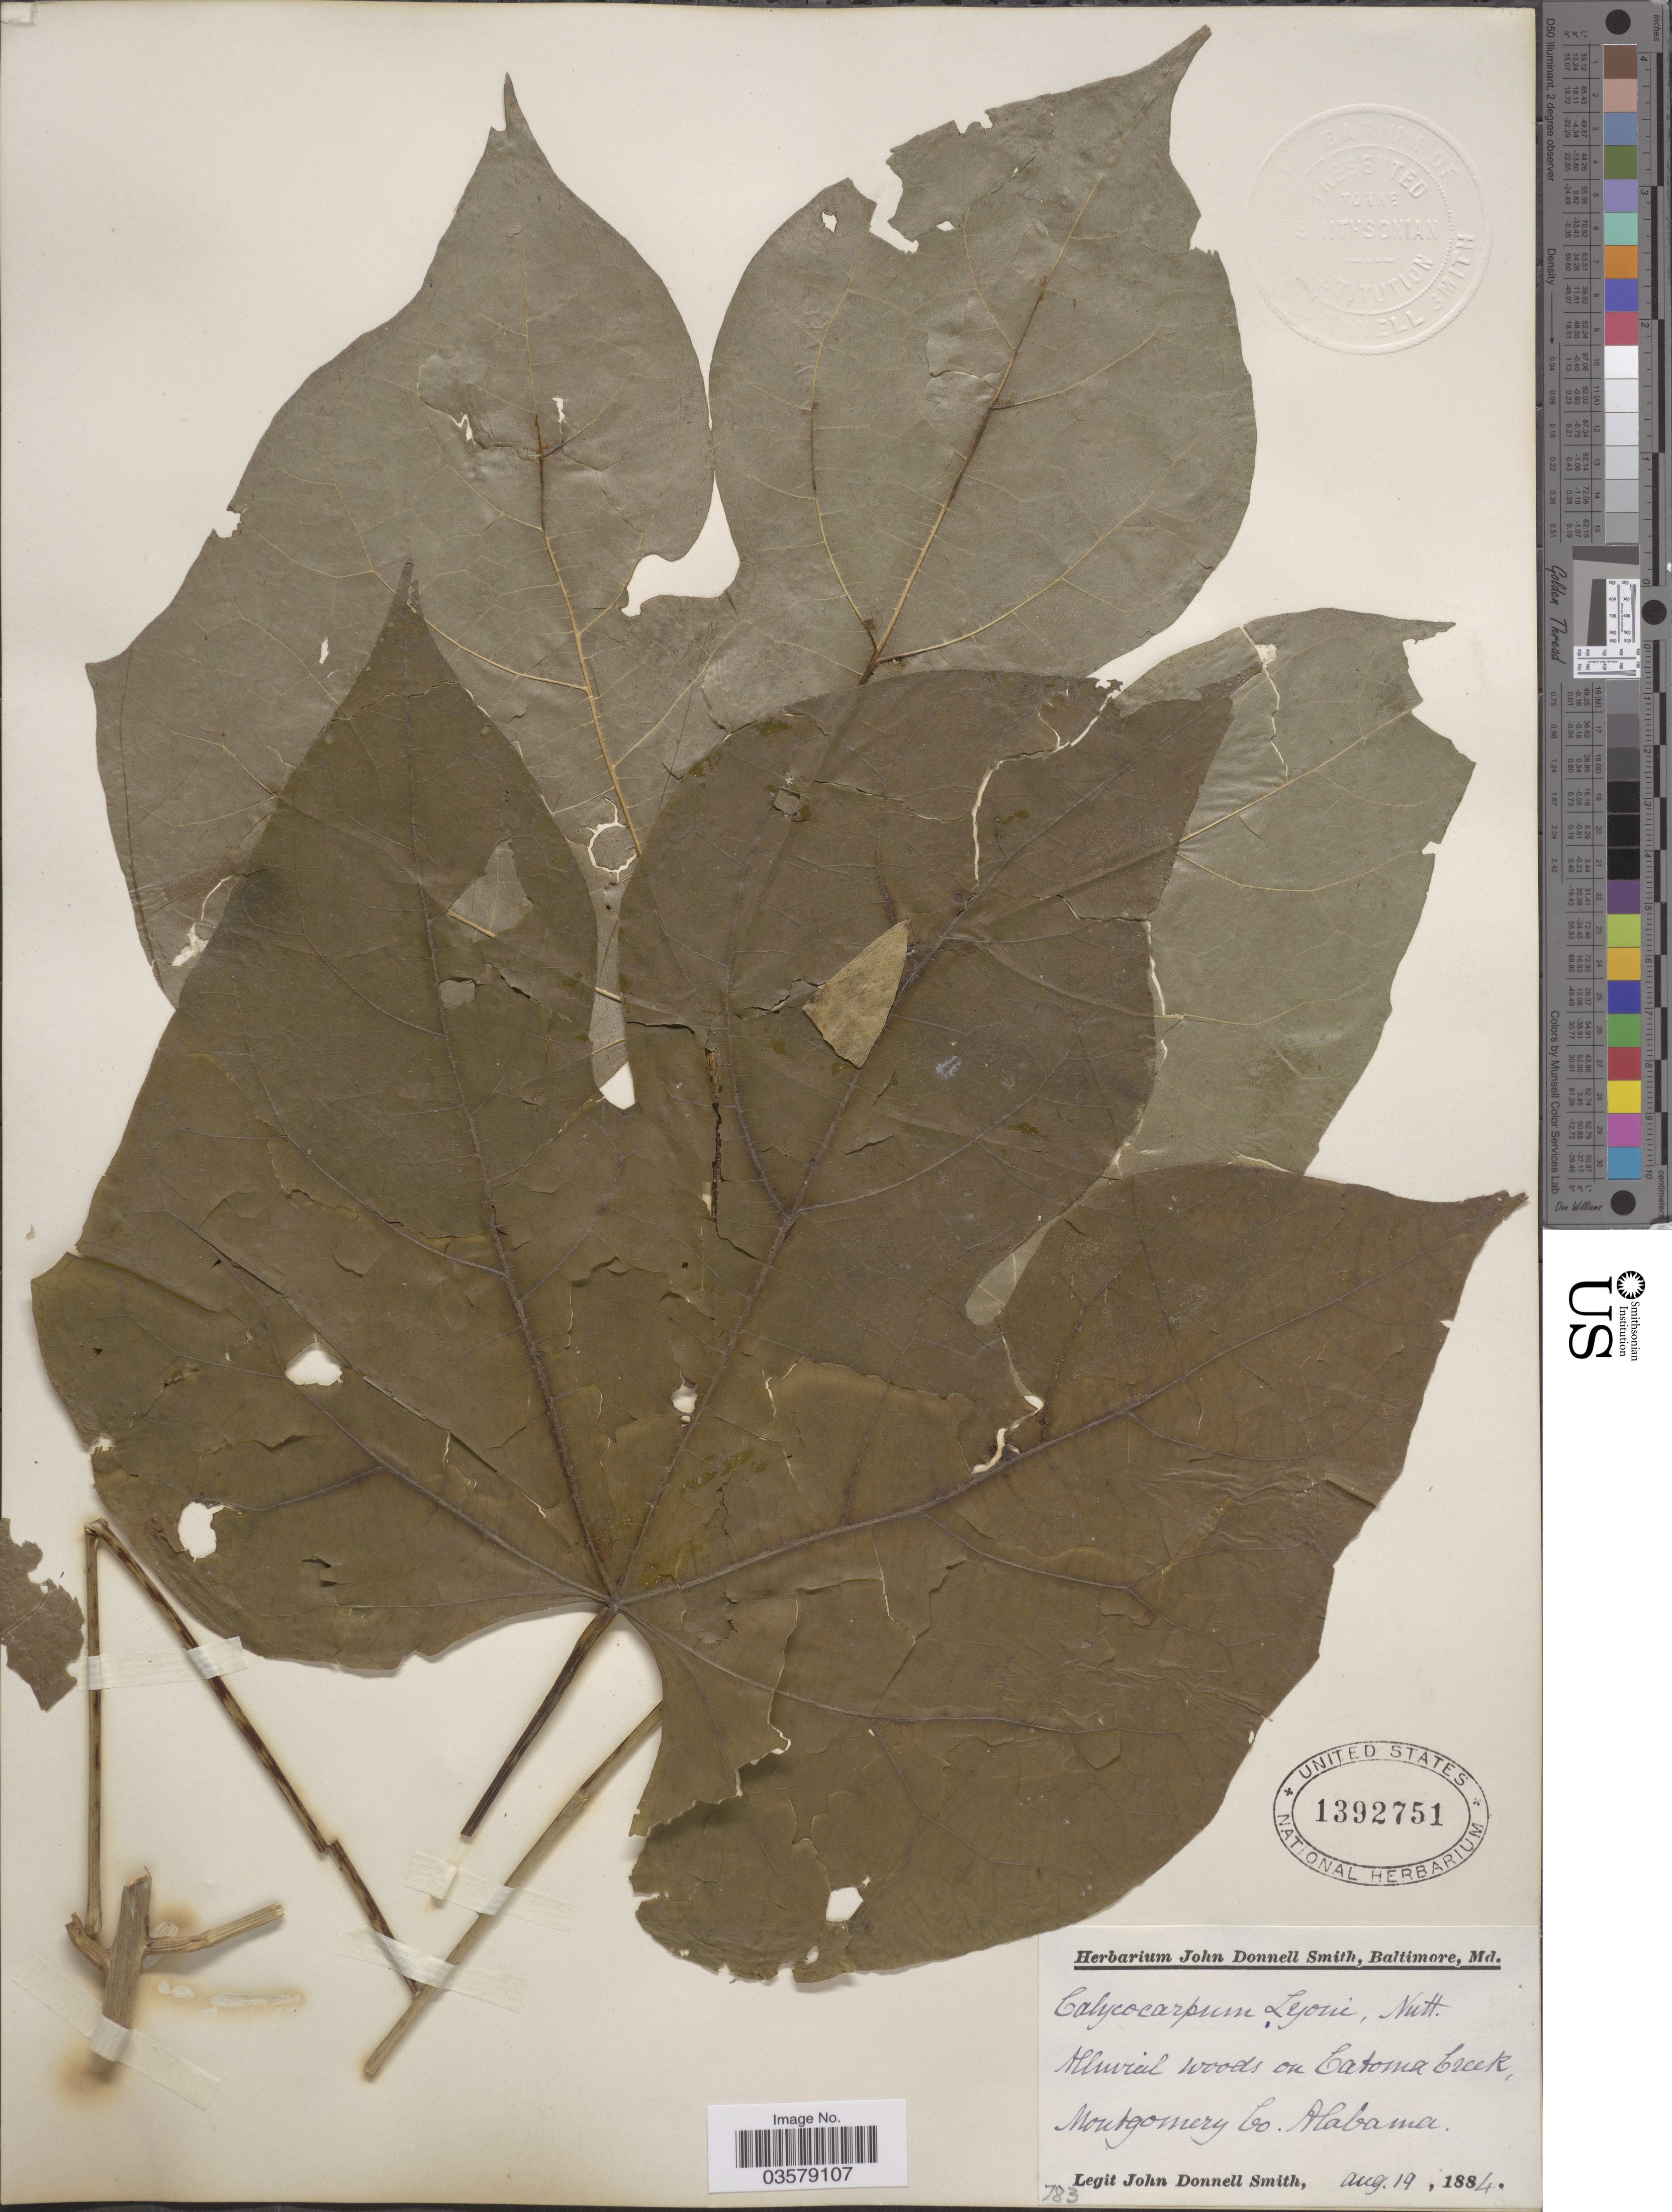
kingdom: Plantae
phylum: Tracheophyta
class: Magnoliopsida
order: Ranunculales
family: Menispermaceae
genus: Calycocarpum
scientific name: Calycocarpum lyonii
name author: (Pursh) A. Gray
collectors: J. Donnell Smith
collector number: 783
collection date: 1884-08-19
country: United States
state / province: Alabama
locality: Alluvial woods on Catoma Creek, Montgomery Co.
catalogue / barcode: US 1392751